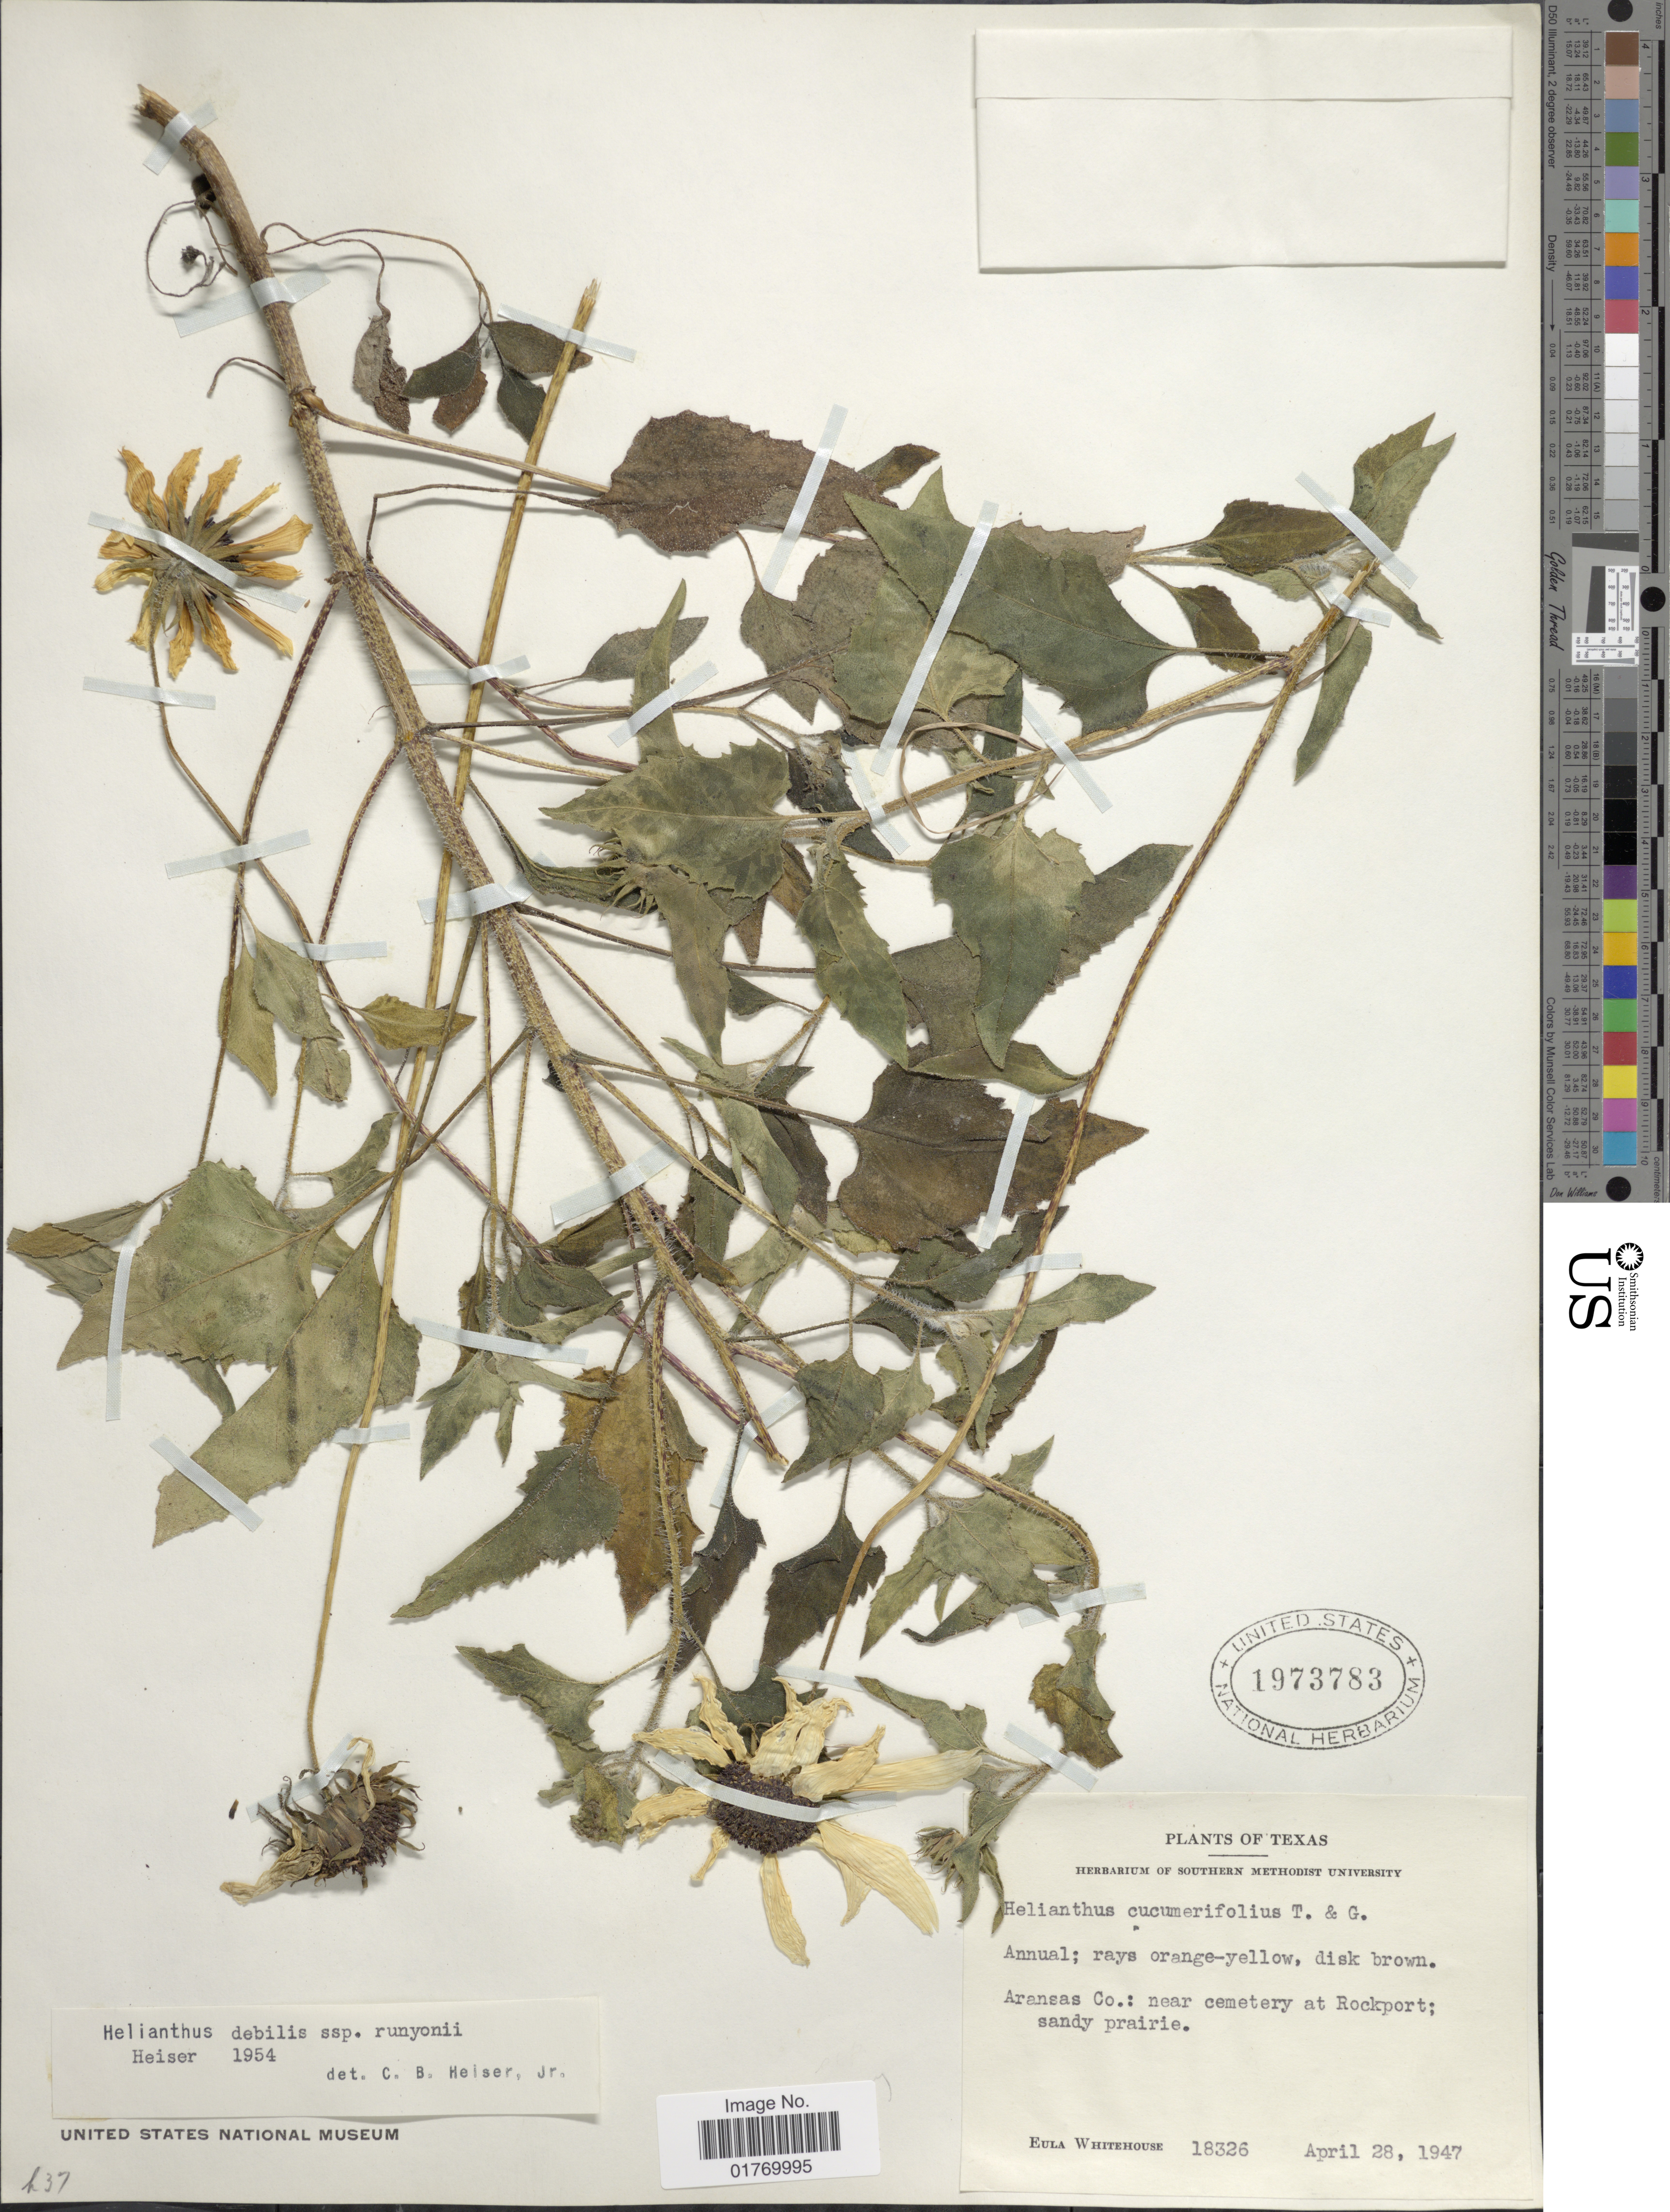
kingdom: Plantae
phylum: Tracheophyta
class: Magnoliopsida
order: Asterales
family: Asteraceae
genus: Helianthus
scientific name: Helianthus debilis subsp. runyoni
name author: Heiser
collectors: E. Whitehouse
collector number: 18326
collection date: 1947-04-28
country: United States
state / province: Texas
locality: Aransas Co.: near cemetry at Rockport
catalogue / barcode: US 1973783